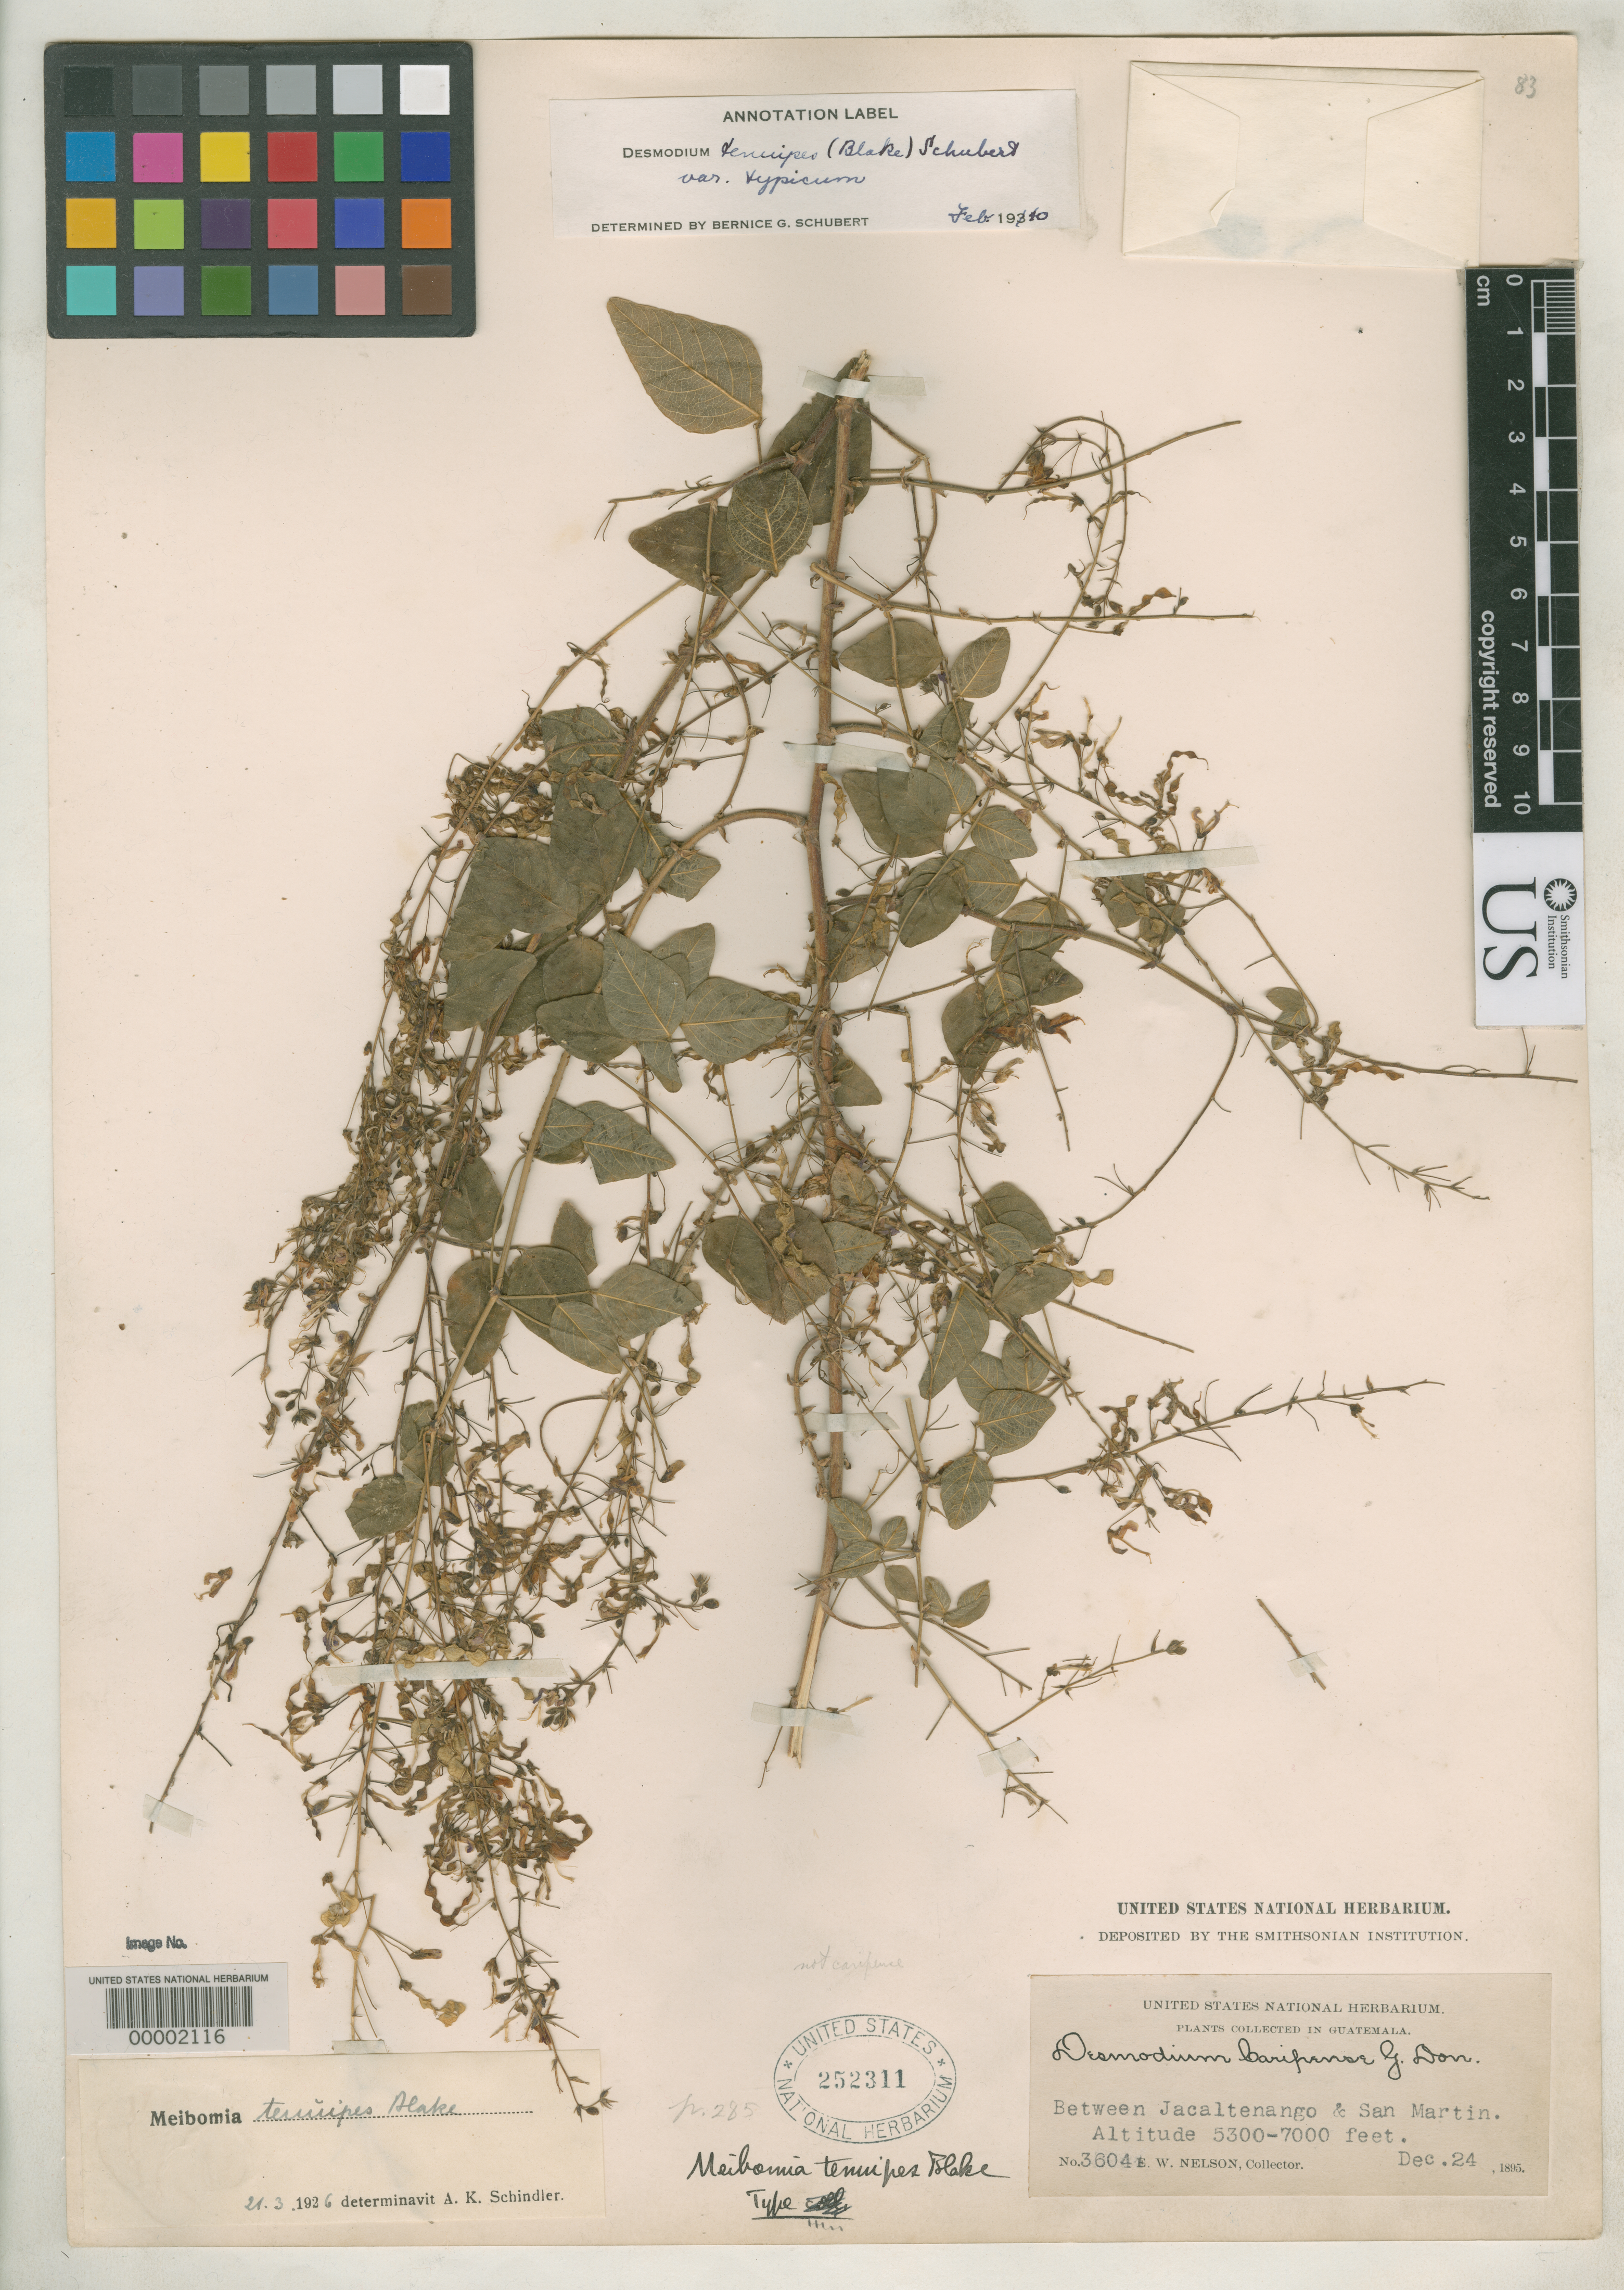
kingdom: Plantae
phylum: Tracheophyta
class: Magnoliopsida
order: Fabales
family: Fabaceae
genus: Meibomia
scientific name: Meibomia tenuipes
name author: S.F. Blake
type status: Holotype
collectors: E. W. Nelson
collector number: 3604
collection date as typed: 24 Dec 1895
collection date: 1895-12-24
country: Guatemala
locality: Between Zacaltenango and San Martin.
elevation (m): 1615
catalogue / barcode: US 252311